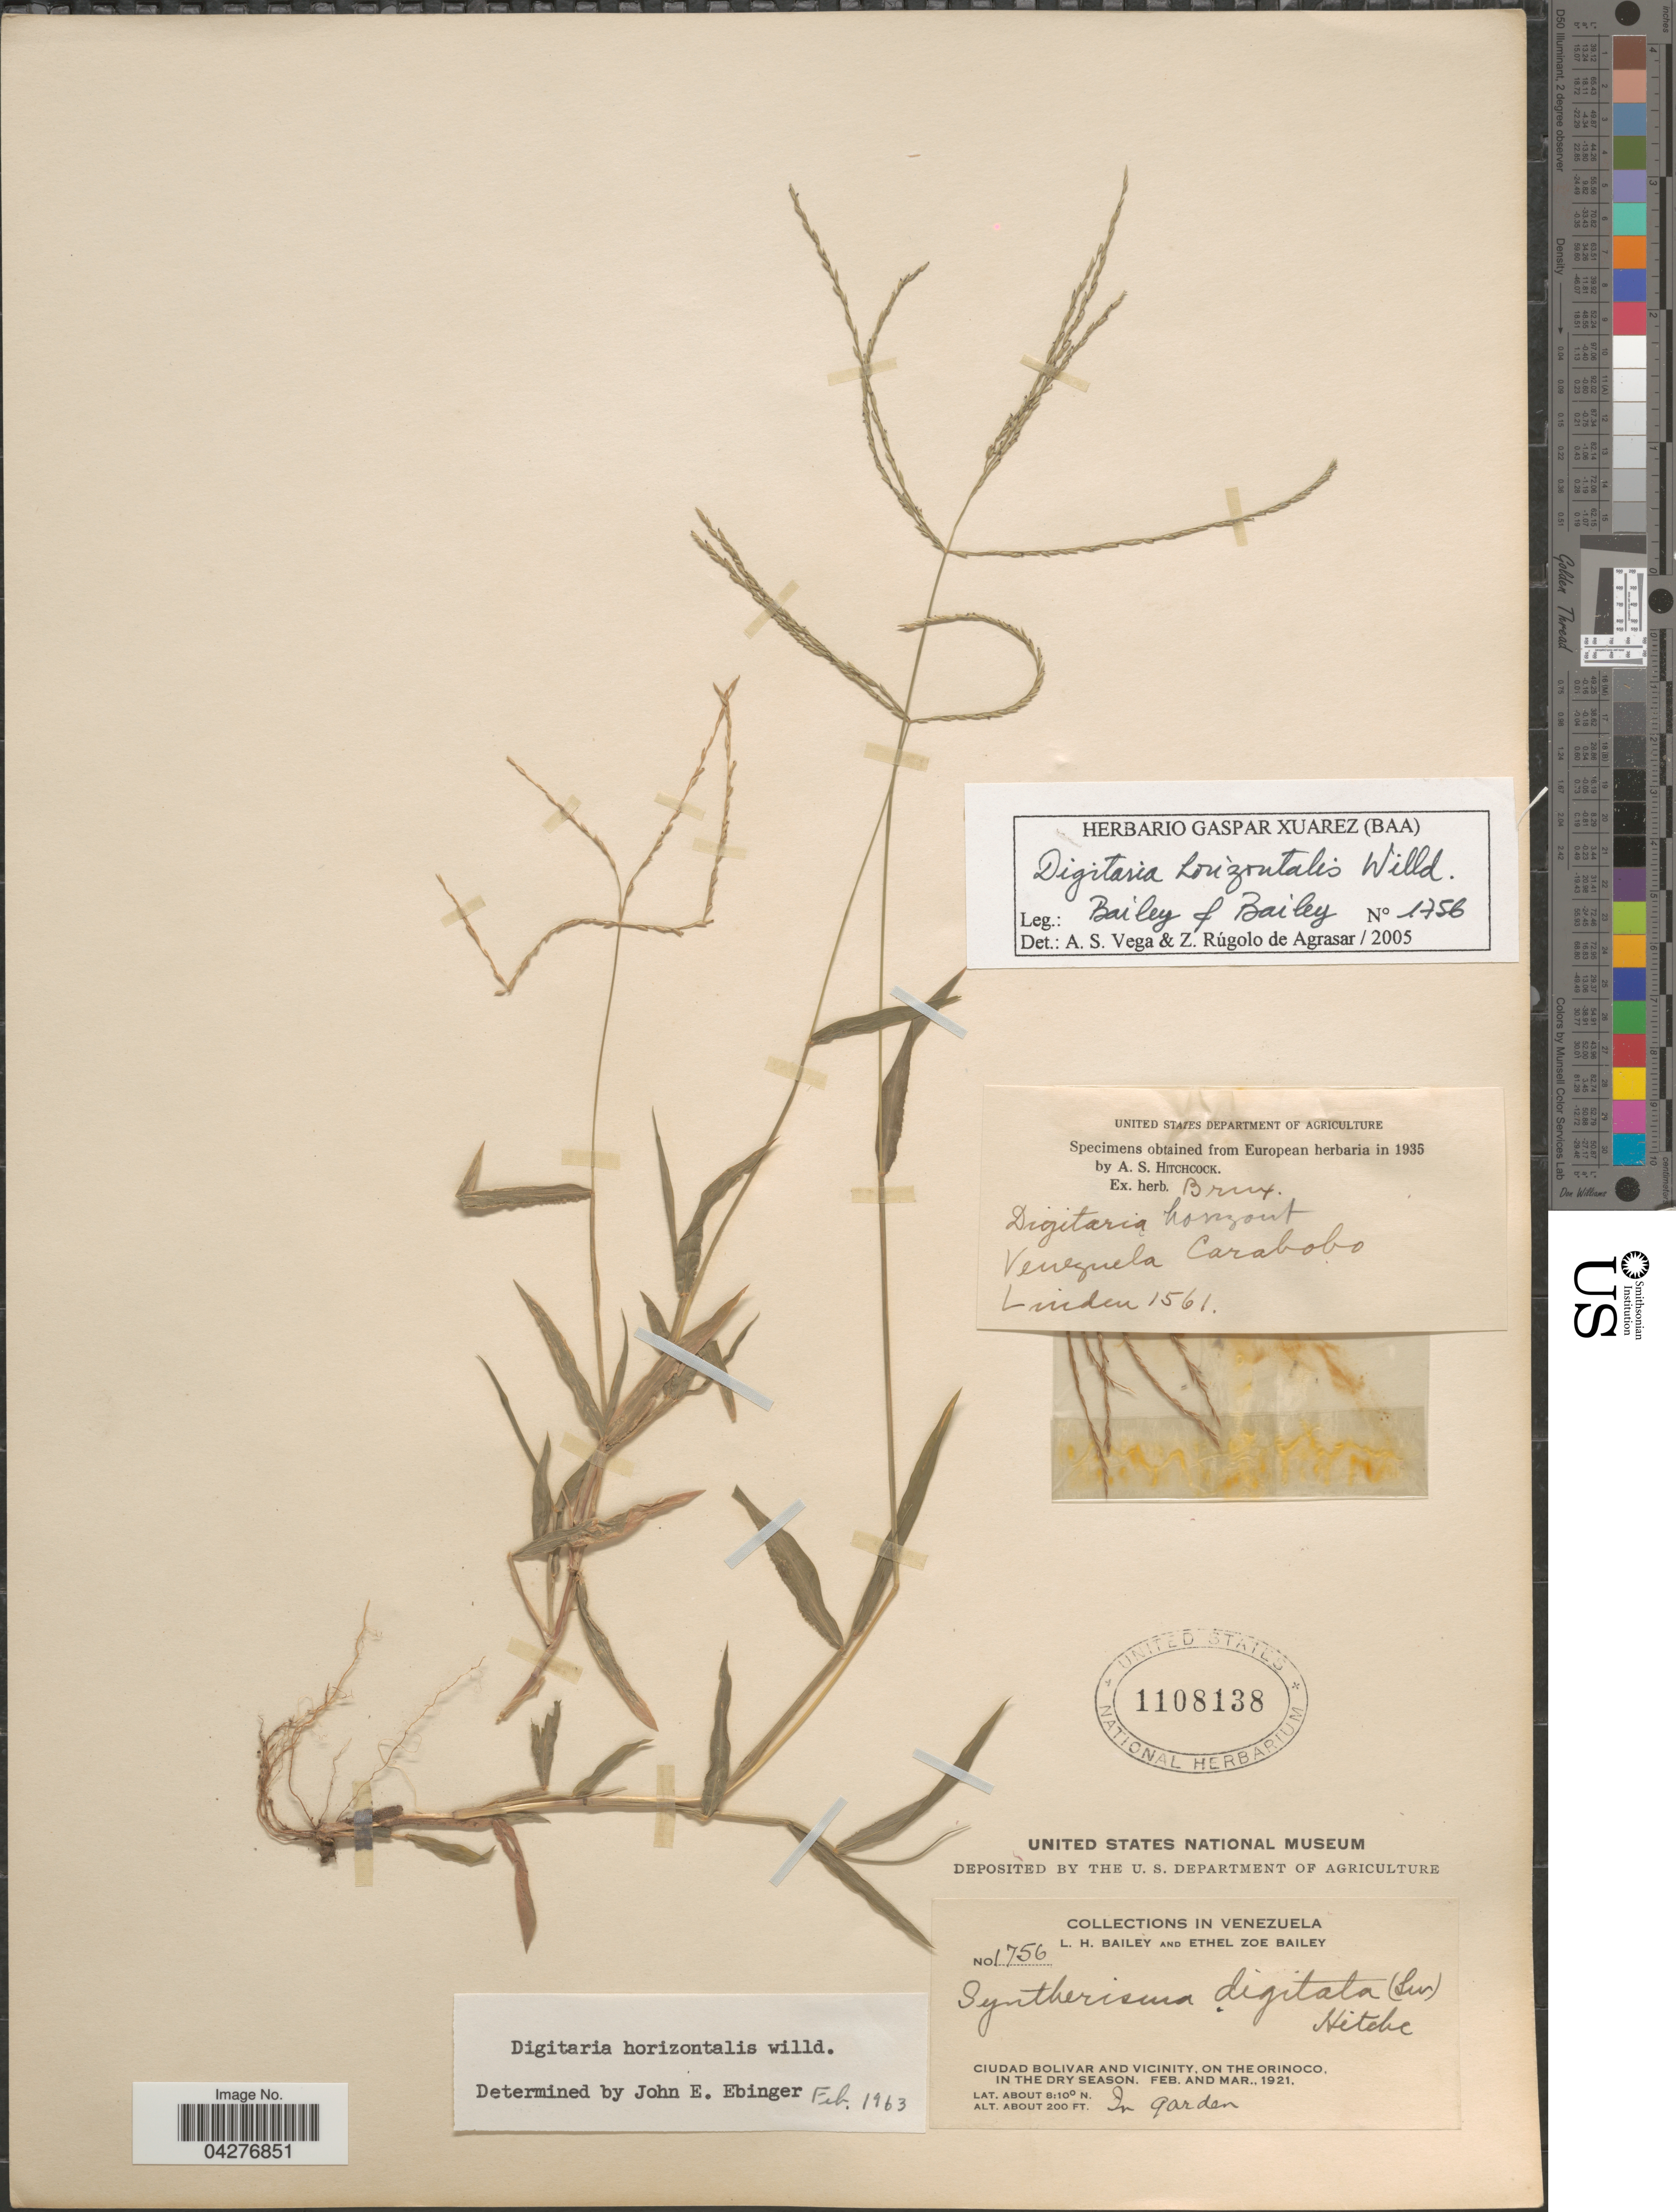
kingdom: Plantae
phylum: Tracheophyta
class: Liliopsida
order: Poales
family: Poaceae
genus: Digitaria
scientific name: Digitaria horizontalis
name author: Willd.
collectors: L. H. Bailey & E. Z. Bailey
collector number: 1756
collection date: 1921-02/1921-03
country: Venezuela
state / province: Bolivar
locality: Ciudad Bolivar and vicinity. In garden.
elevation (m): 61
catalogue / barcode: US 1108138